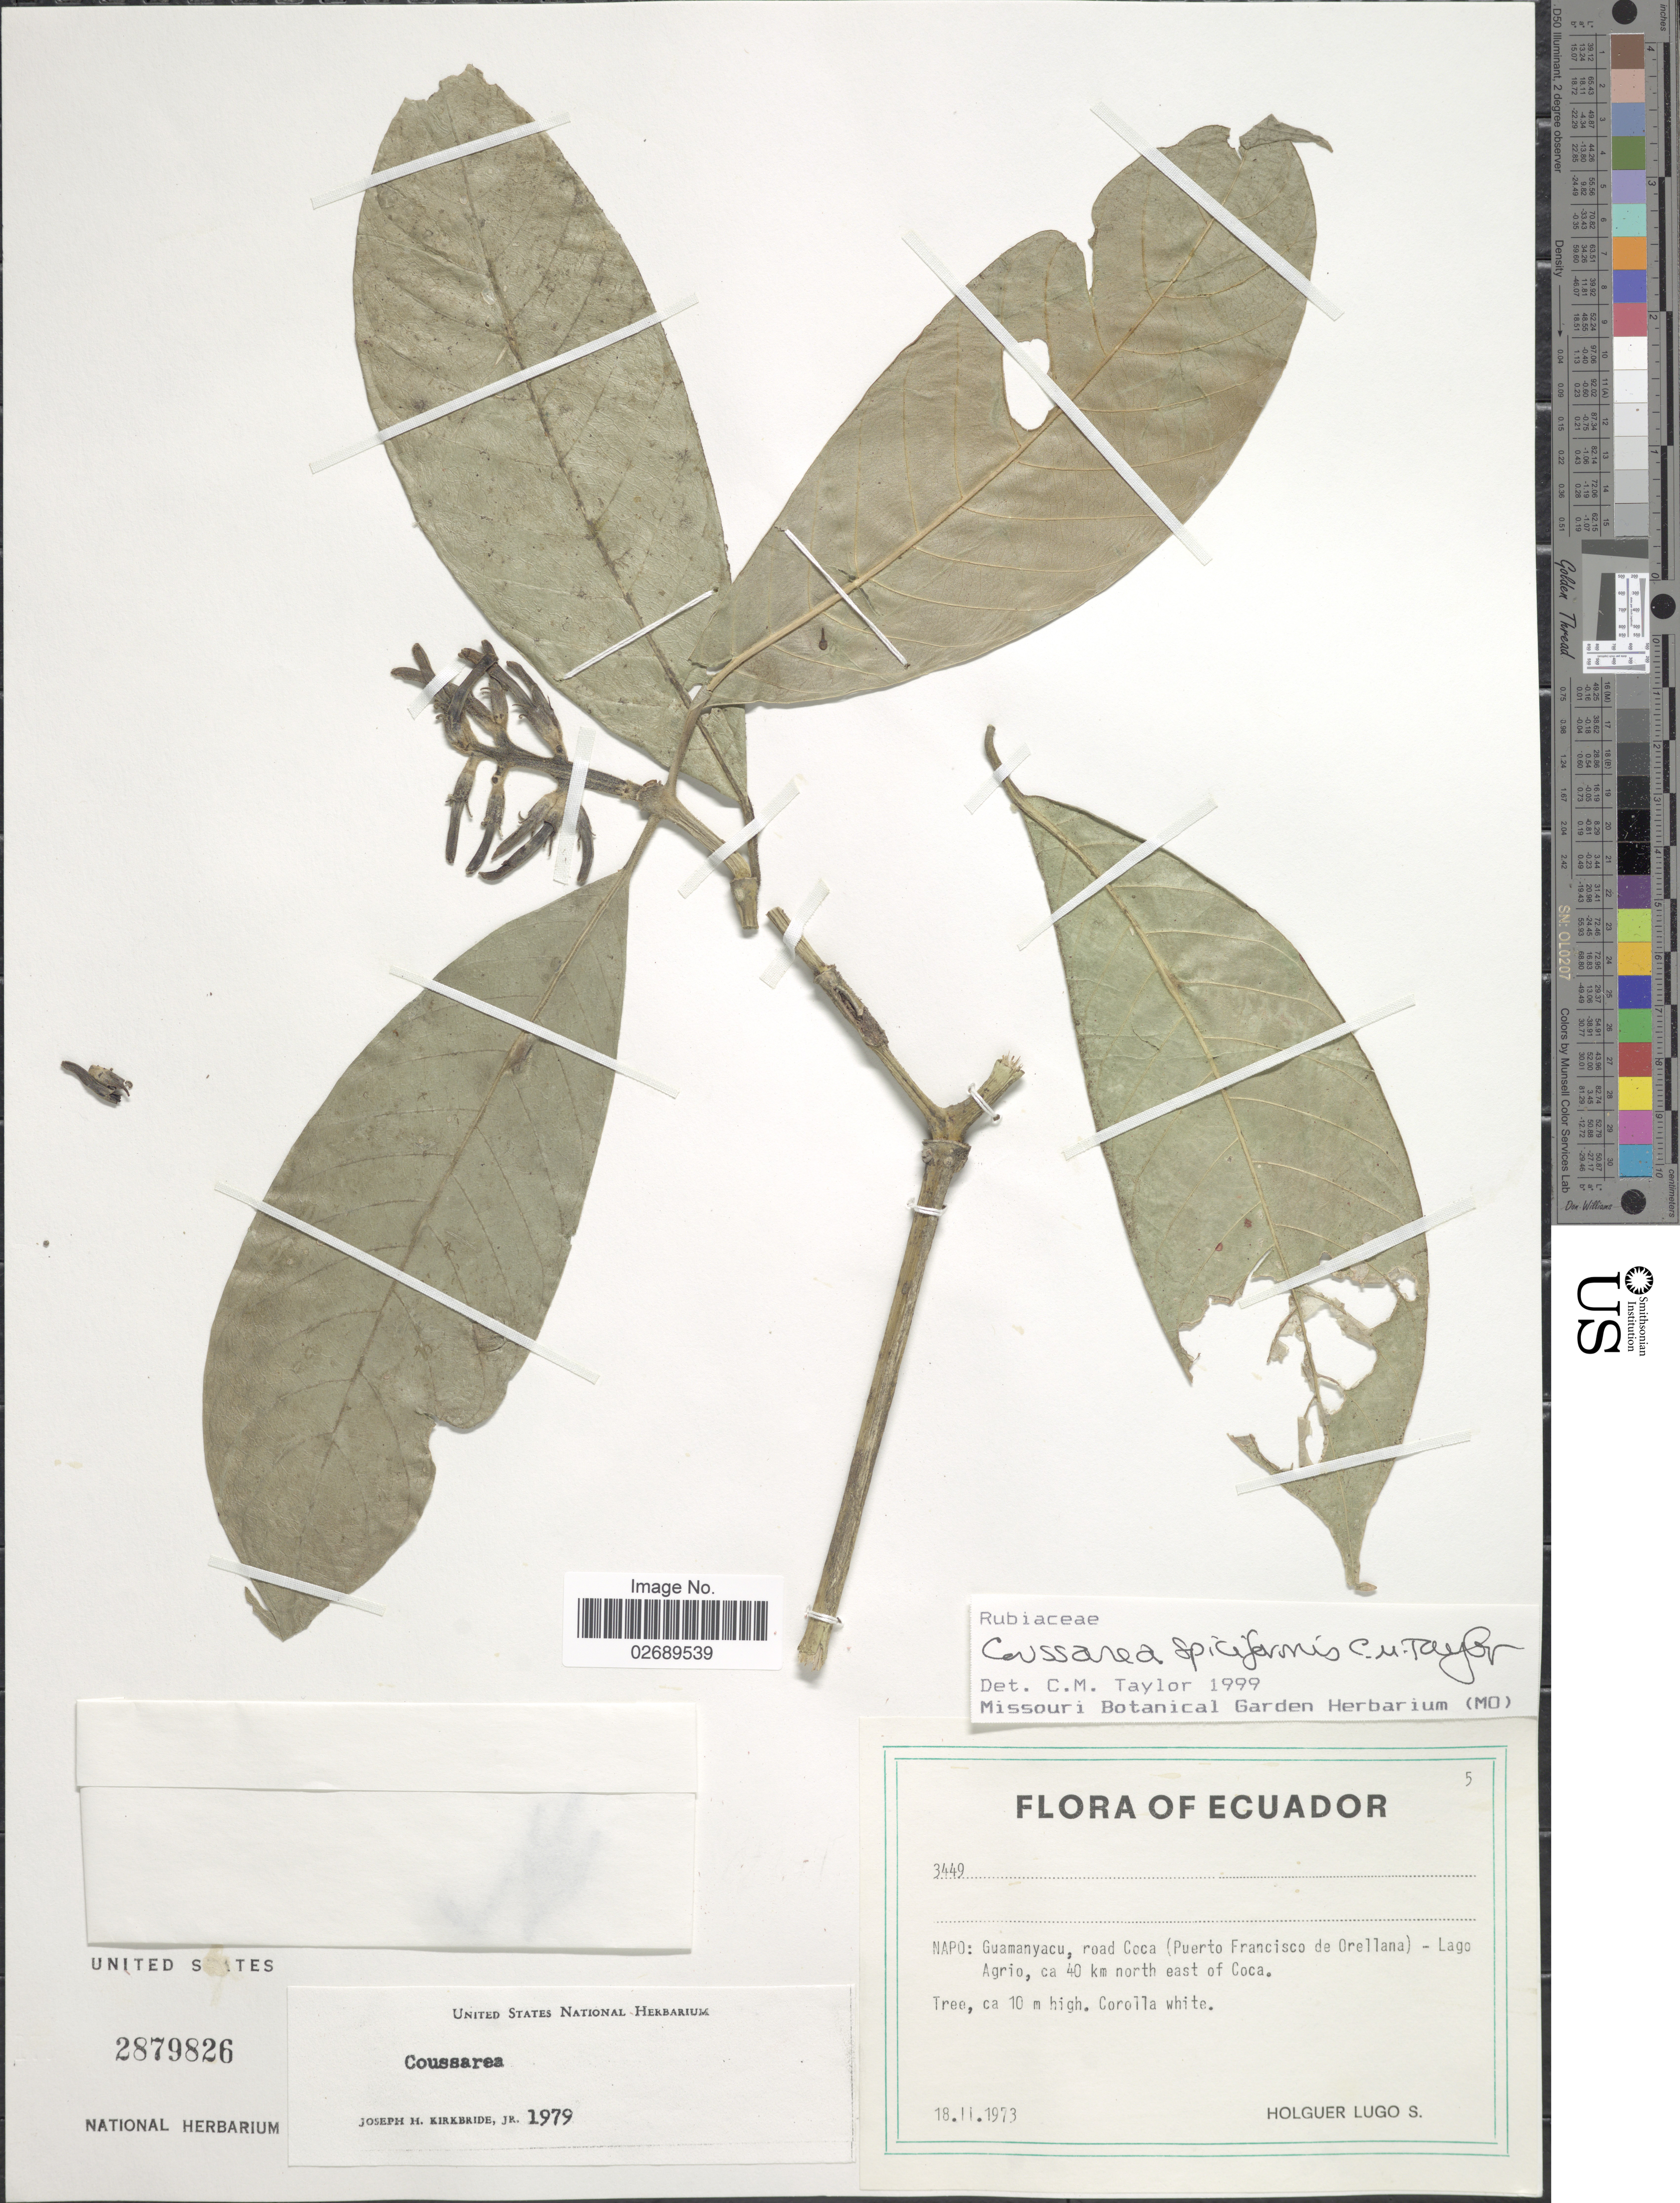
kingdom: Plantae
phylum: Tracheophyta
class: Magnoliopsida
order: Gentianales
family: Rubiaceae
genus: Coussarea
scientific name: Coussarea spiciformis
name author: C.M. Taylor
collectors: H. Lugo S.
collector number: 3449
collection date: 1973-02-18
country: Ecuador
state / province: Napo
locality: Guamanyacu, road Coca (Puerto Francisco de Orellana) - Lago Agrio, ca 40 km north east of Coca.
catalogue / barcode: US 2879826